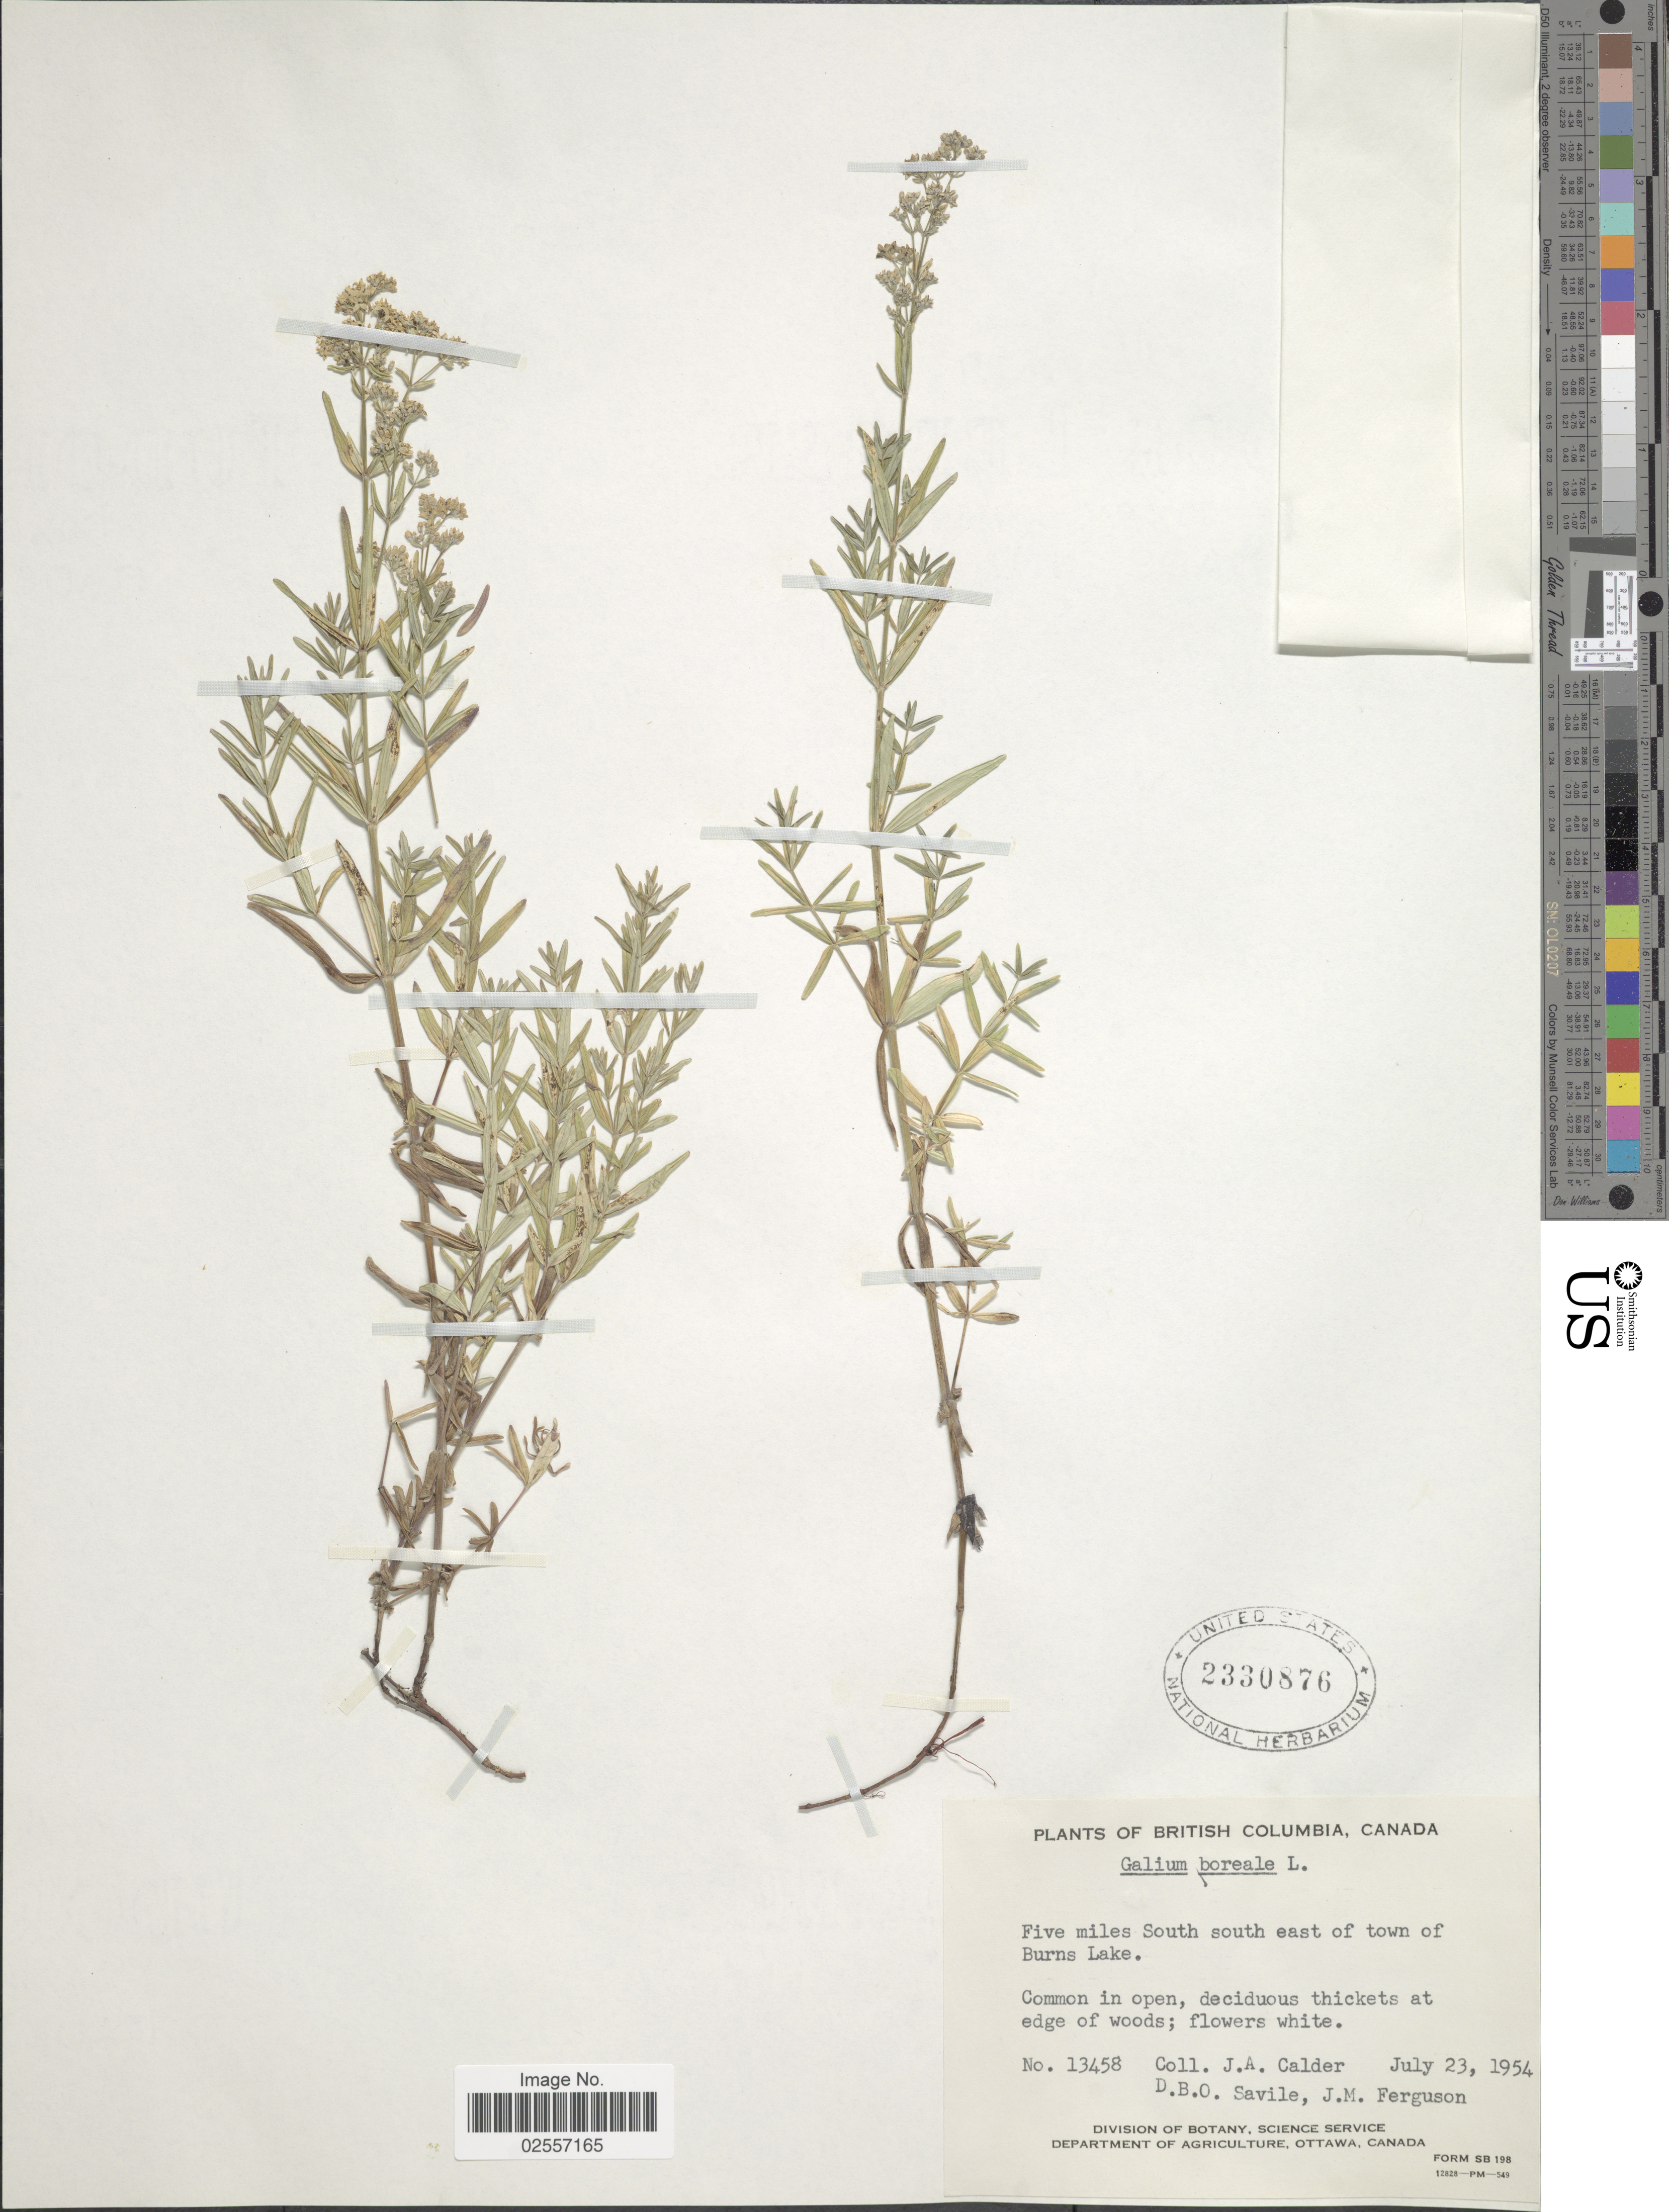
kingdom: Plantae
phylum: Tracheophyta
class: Magnoliopsida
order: Gentianales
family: Rubiaceae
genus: Galium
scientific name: Galium boreale L.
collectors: J. A. Calder, D. Savile & J. M. Ferguson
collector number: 13458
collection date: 1954-07-23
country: Canada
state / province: British Columbia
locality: Five miles South south east of town of Burns Lake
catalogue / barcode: US 2330876